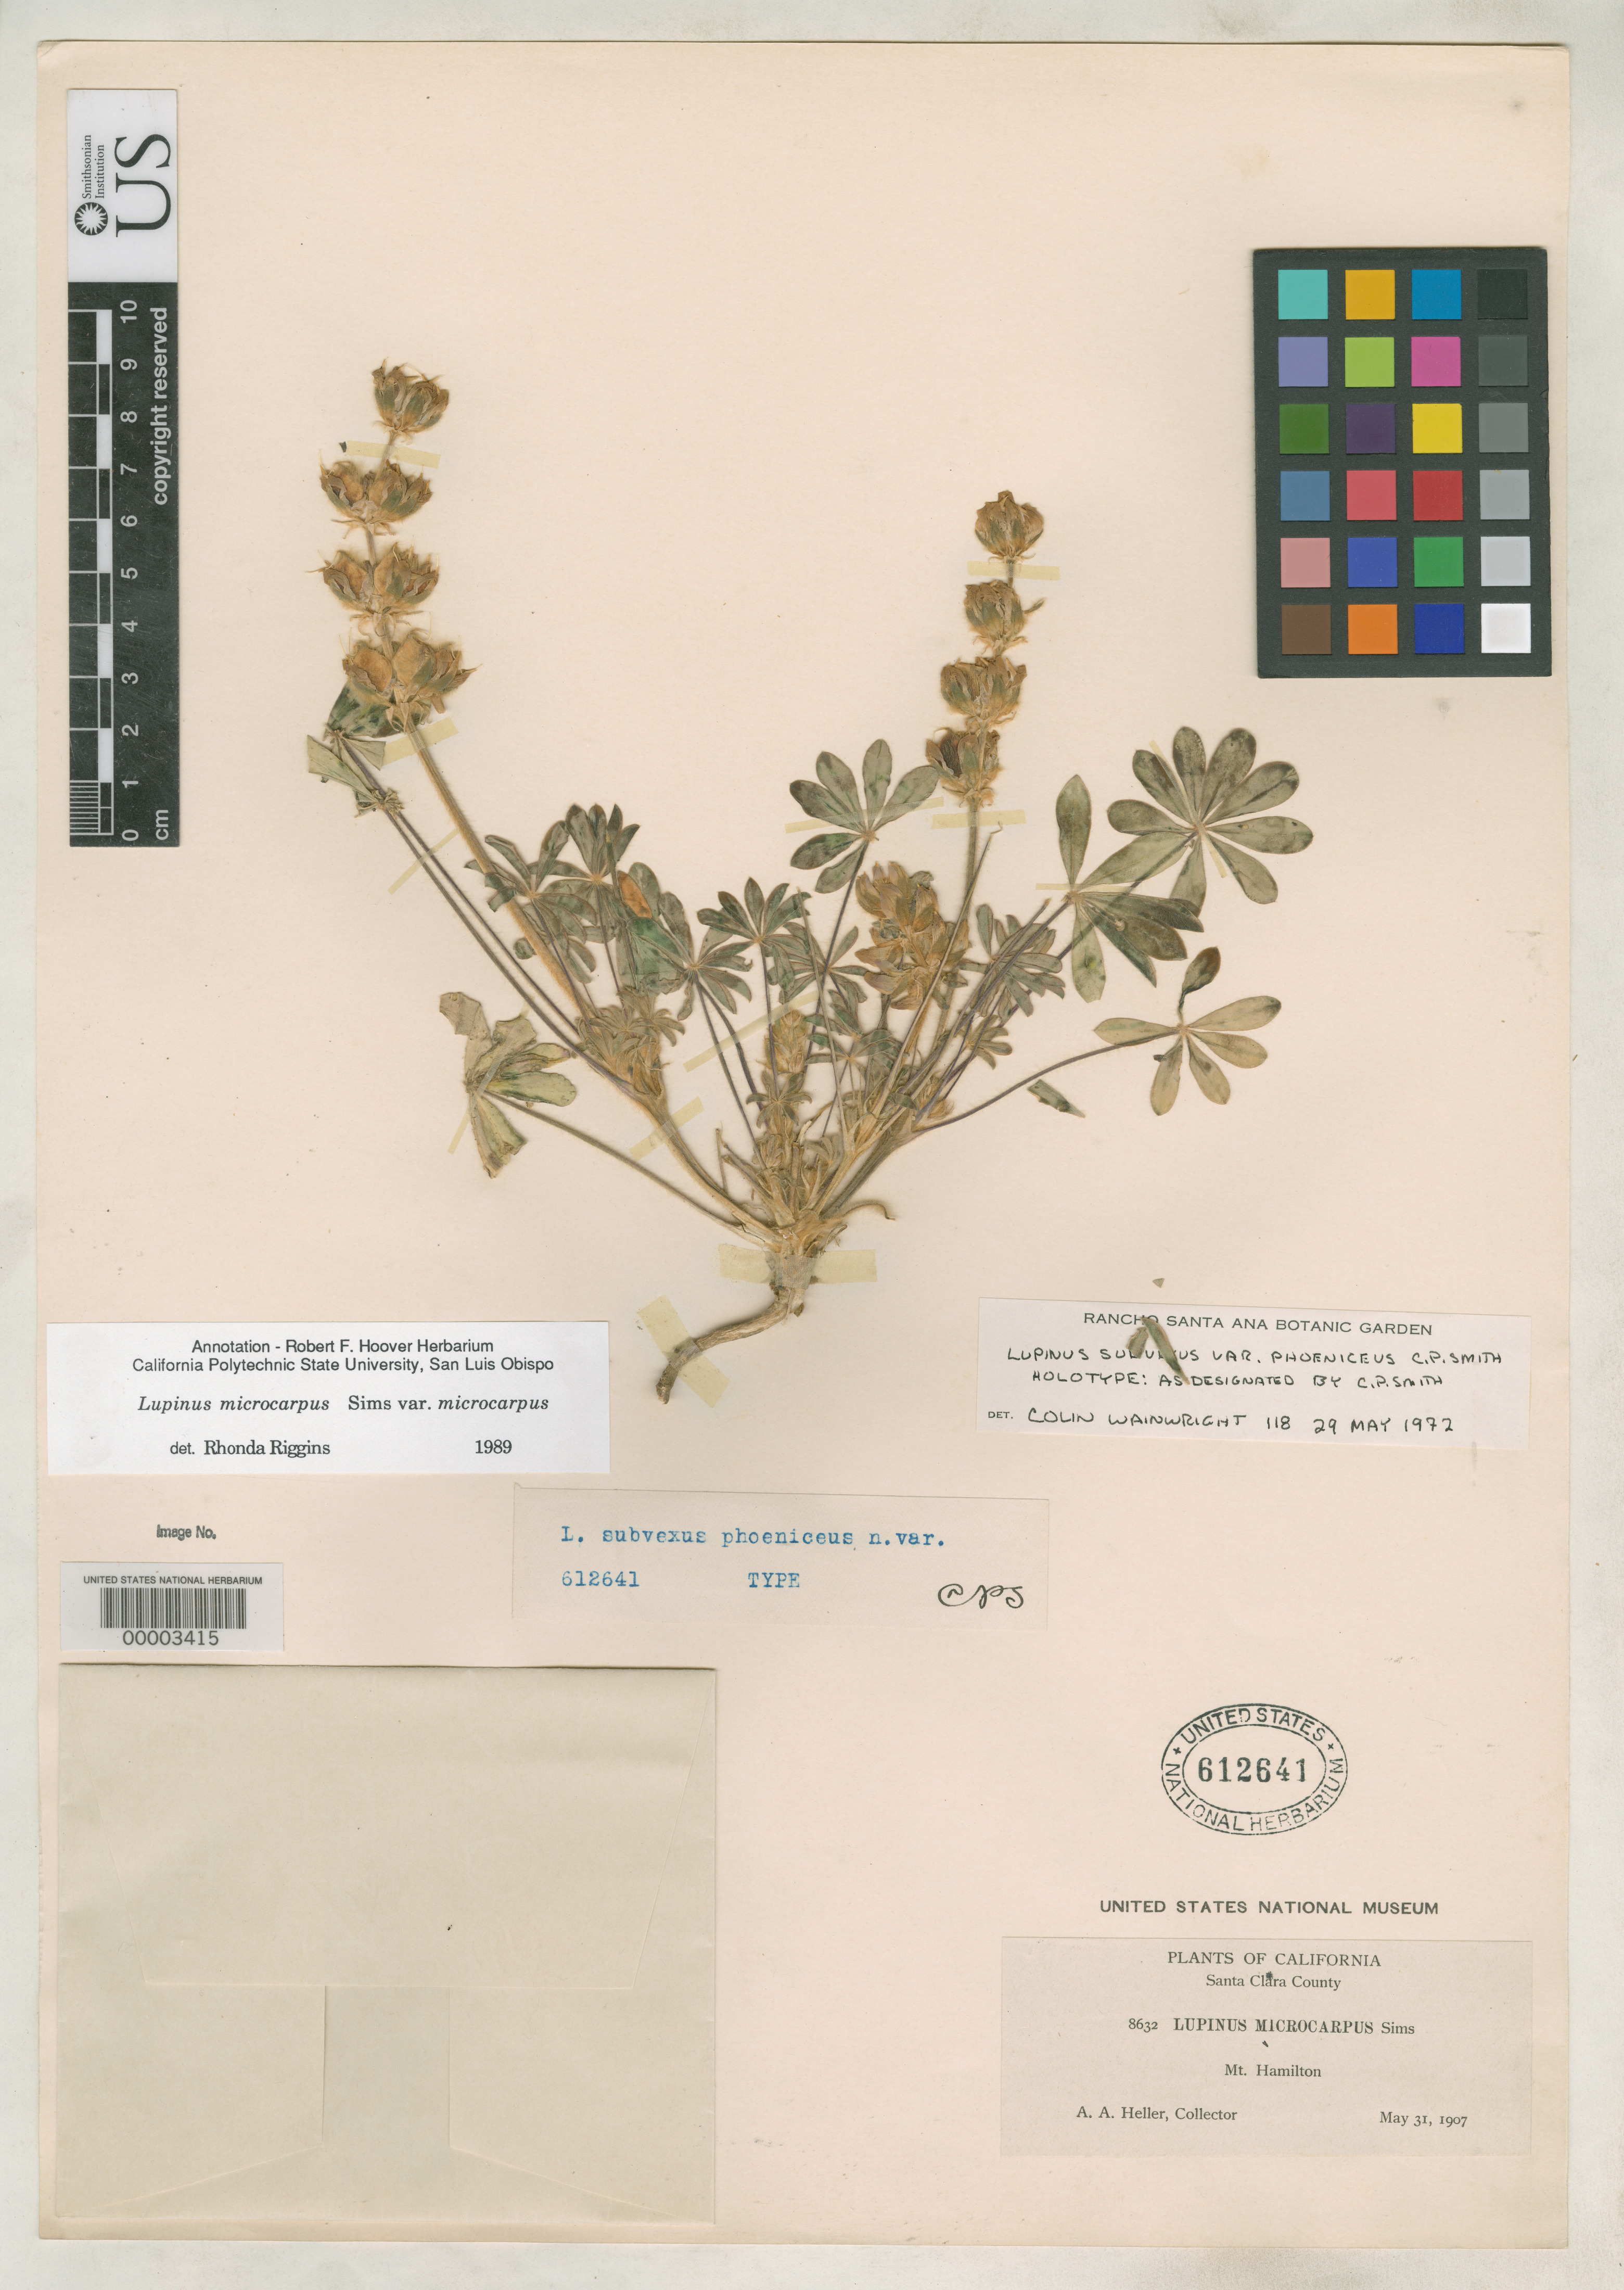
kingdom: Plantae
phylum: Tracheophyta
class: Magnoliopsida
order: Fabales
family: Fabaceae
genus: Lupinus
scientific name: Lupinus subvexus var. phoeniceus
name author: C.P. Sm.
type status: Holotype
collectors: A. A. Heller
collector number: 8632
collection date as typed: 31 May 1907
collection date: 1907-05-31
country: United States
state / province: California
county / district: Santa Clara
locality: Mt. Hamilton Rd.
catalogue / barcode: US 612641